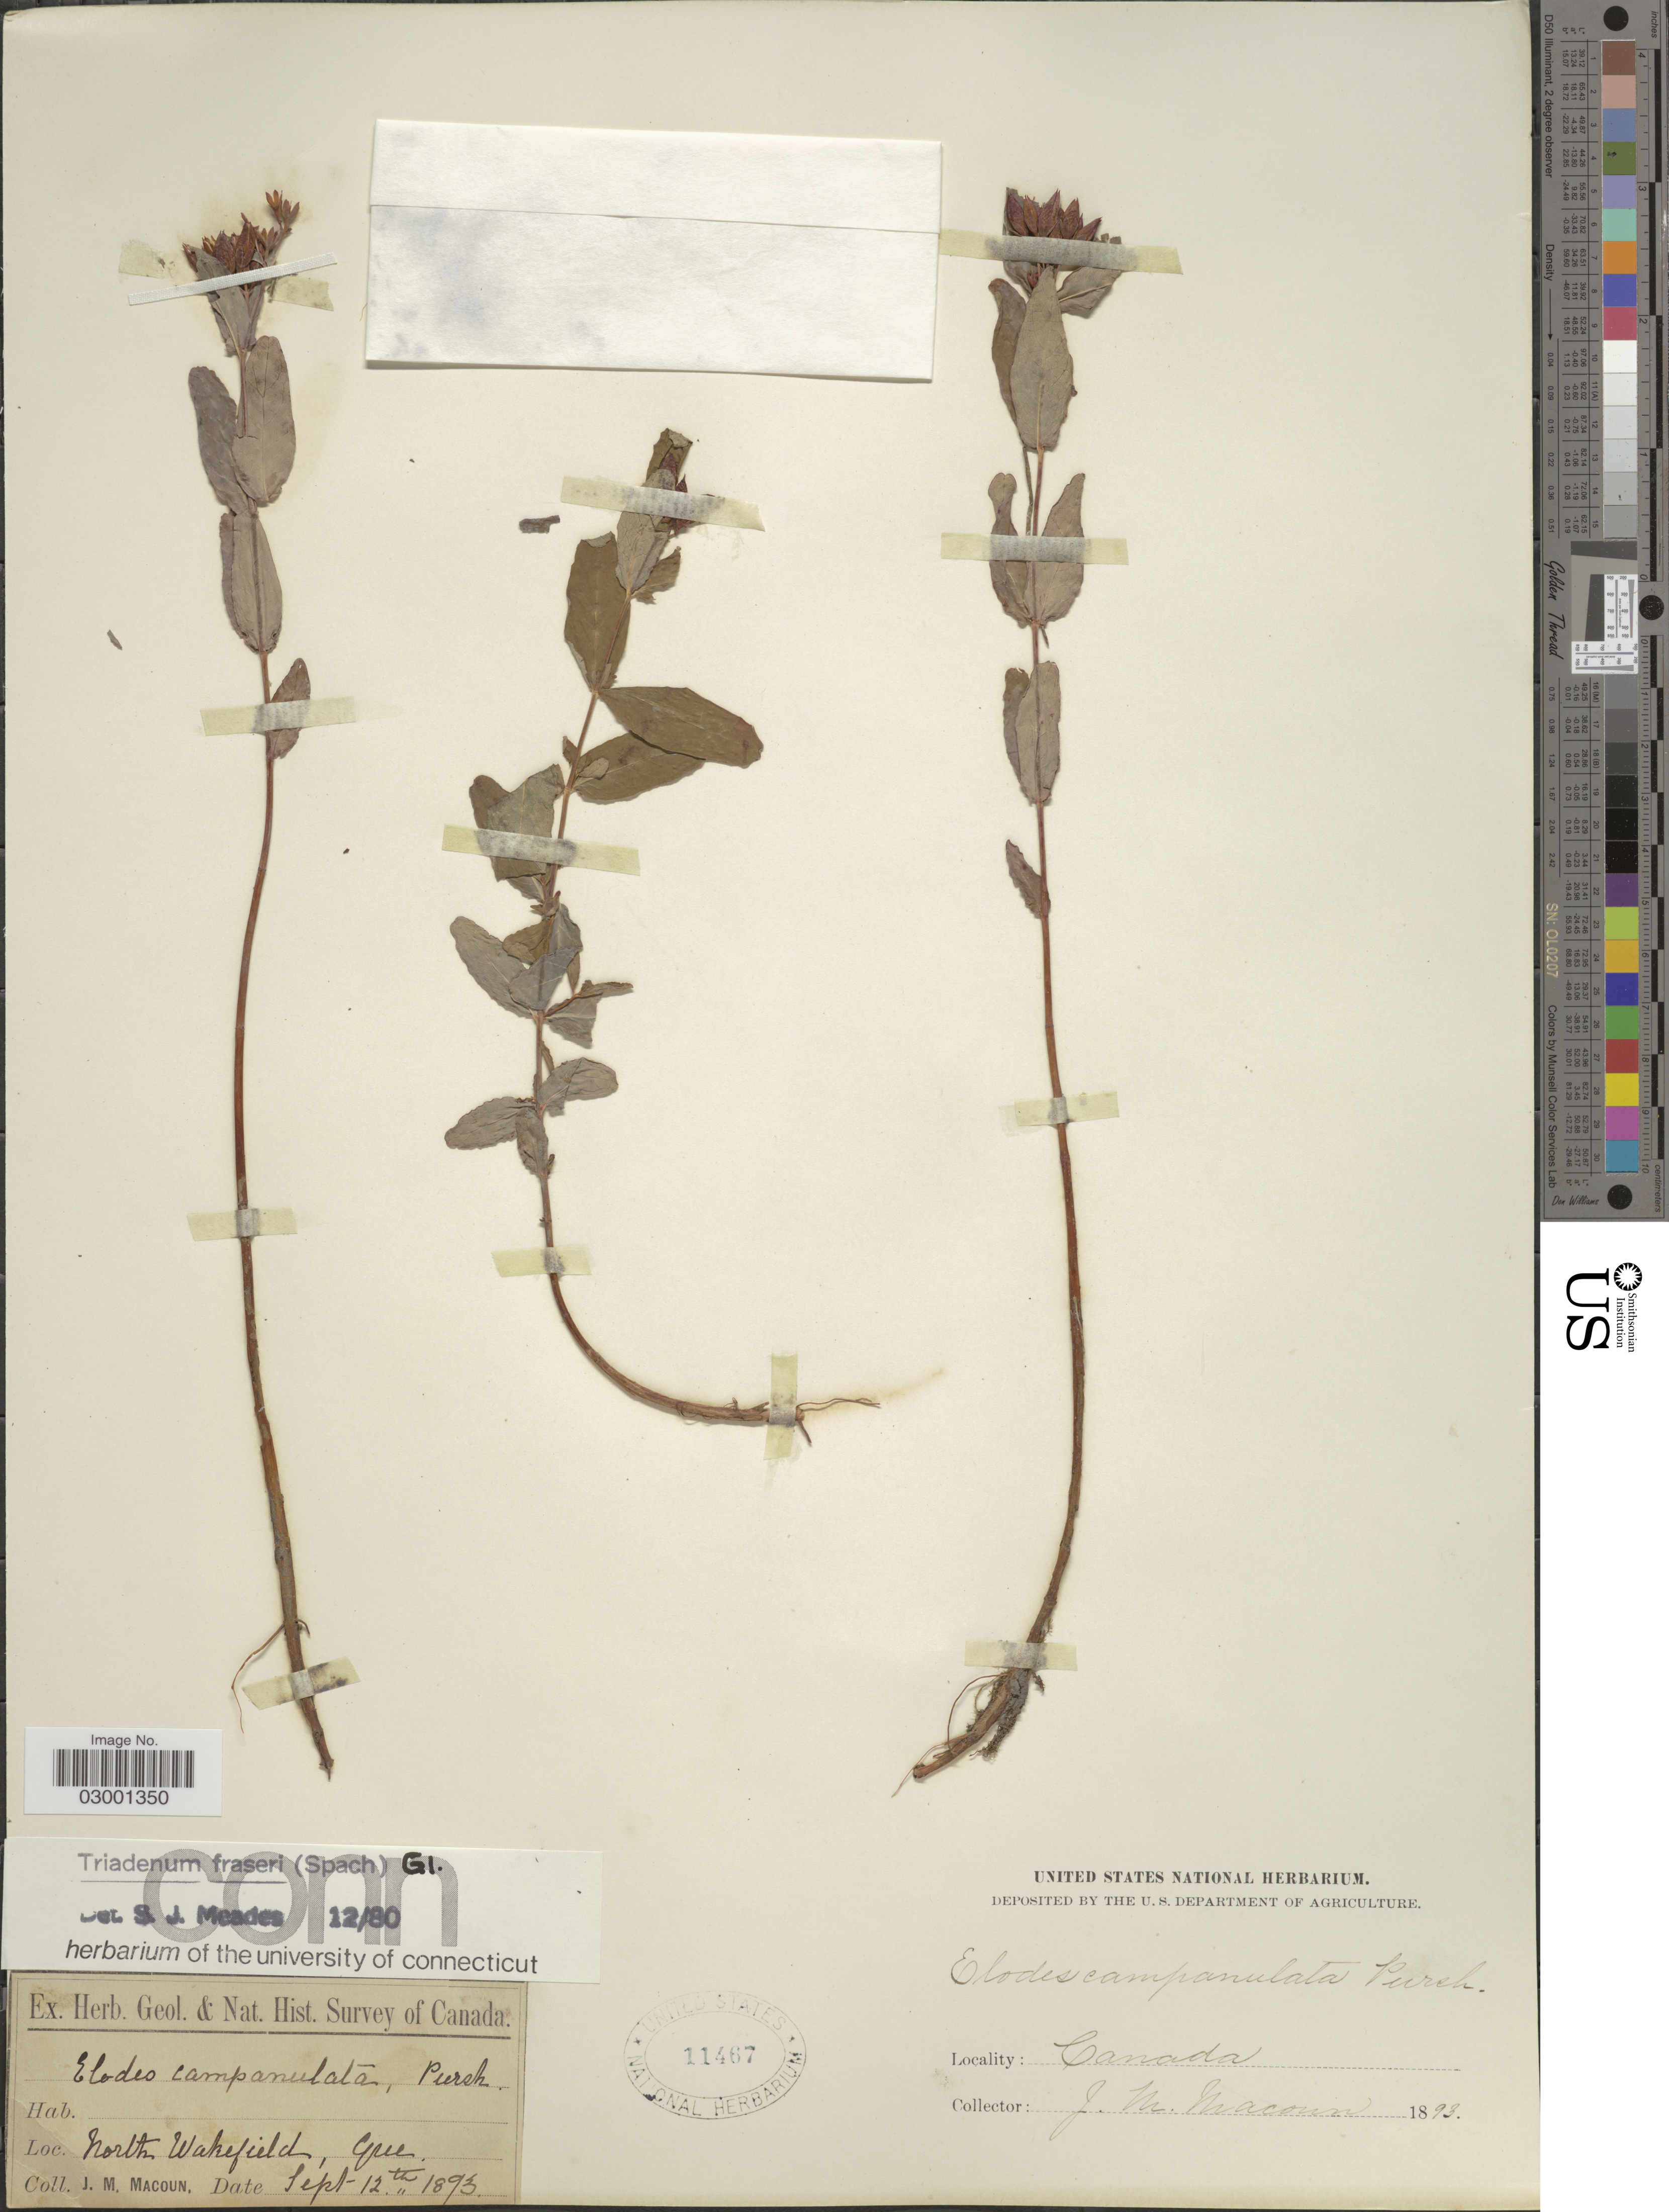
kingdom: Plantae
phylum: Tracheophyta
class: Magnoliopsida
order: Malpighiales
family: Hypericaceae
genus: Hypericum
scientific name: Hypericum fraseri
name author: Steud.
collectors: J. M. Macoun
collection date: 1893-09-12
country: Canada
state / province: Quebec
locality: North Wakefield.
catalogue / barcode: US 11467